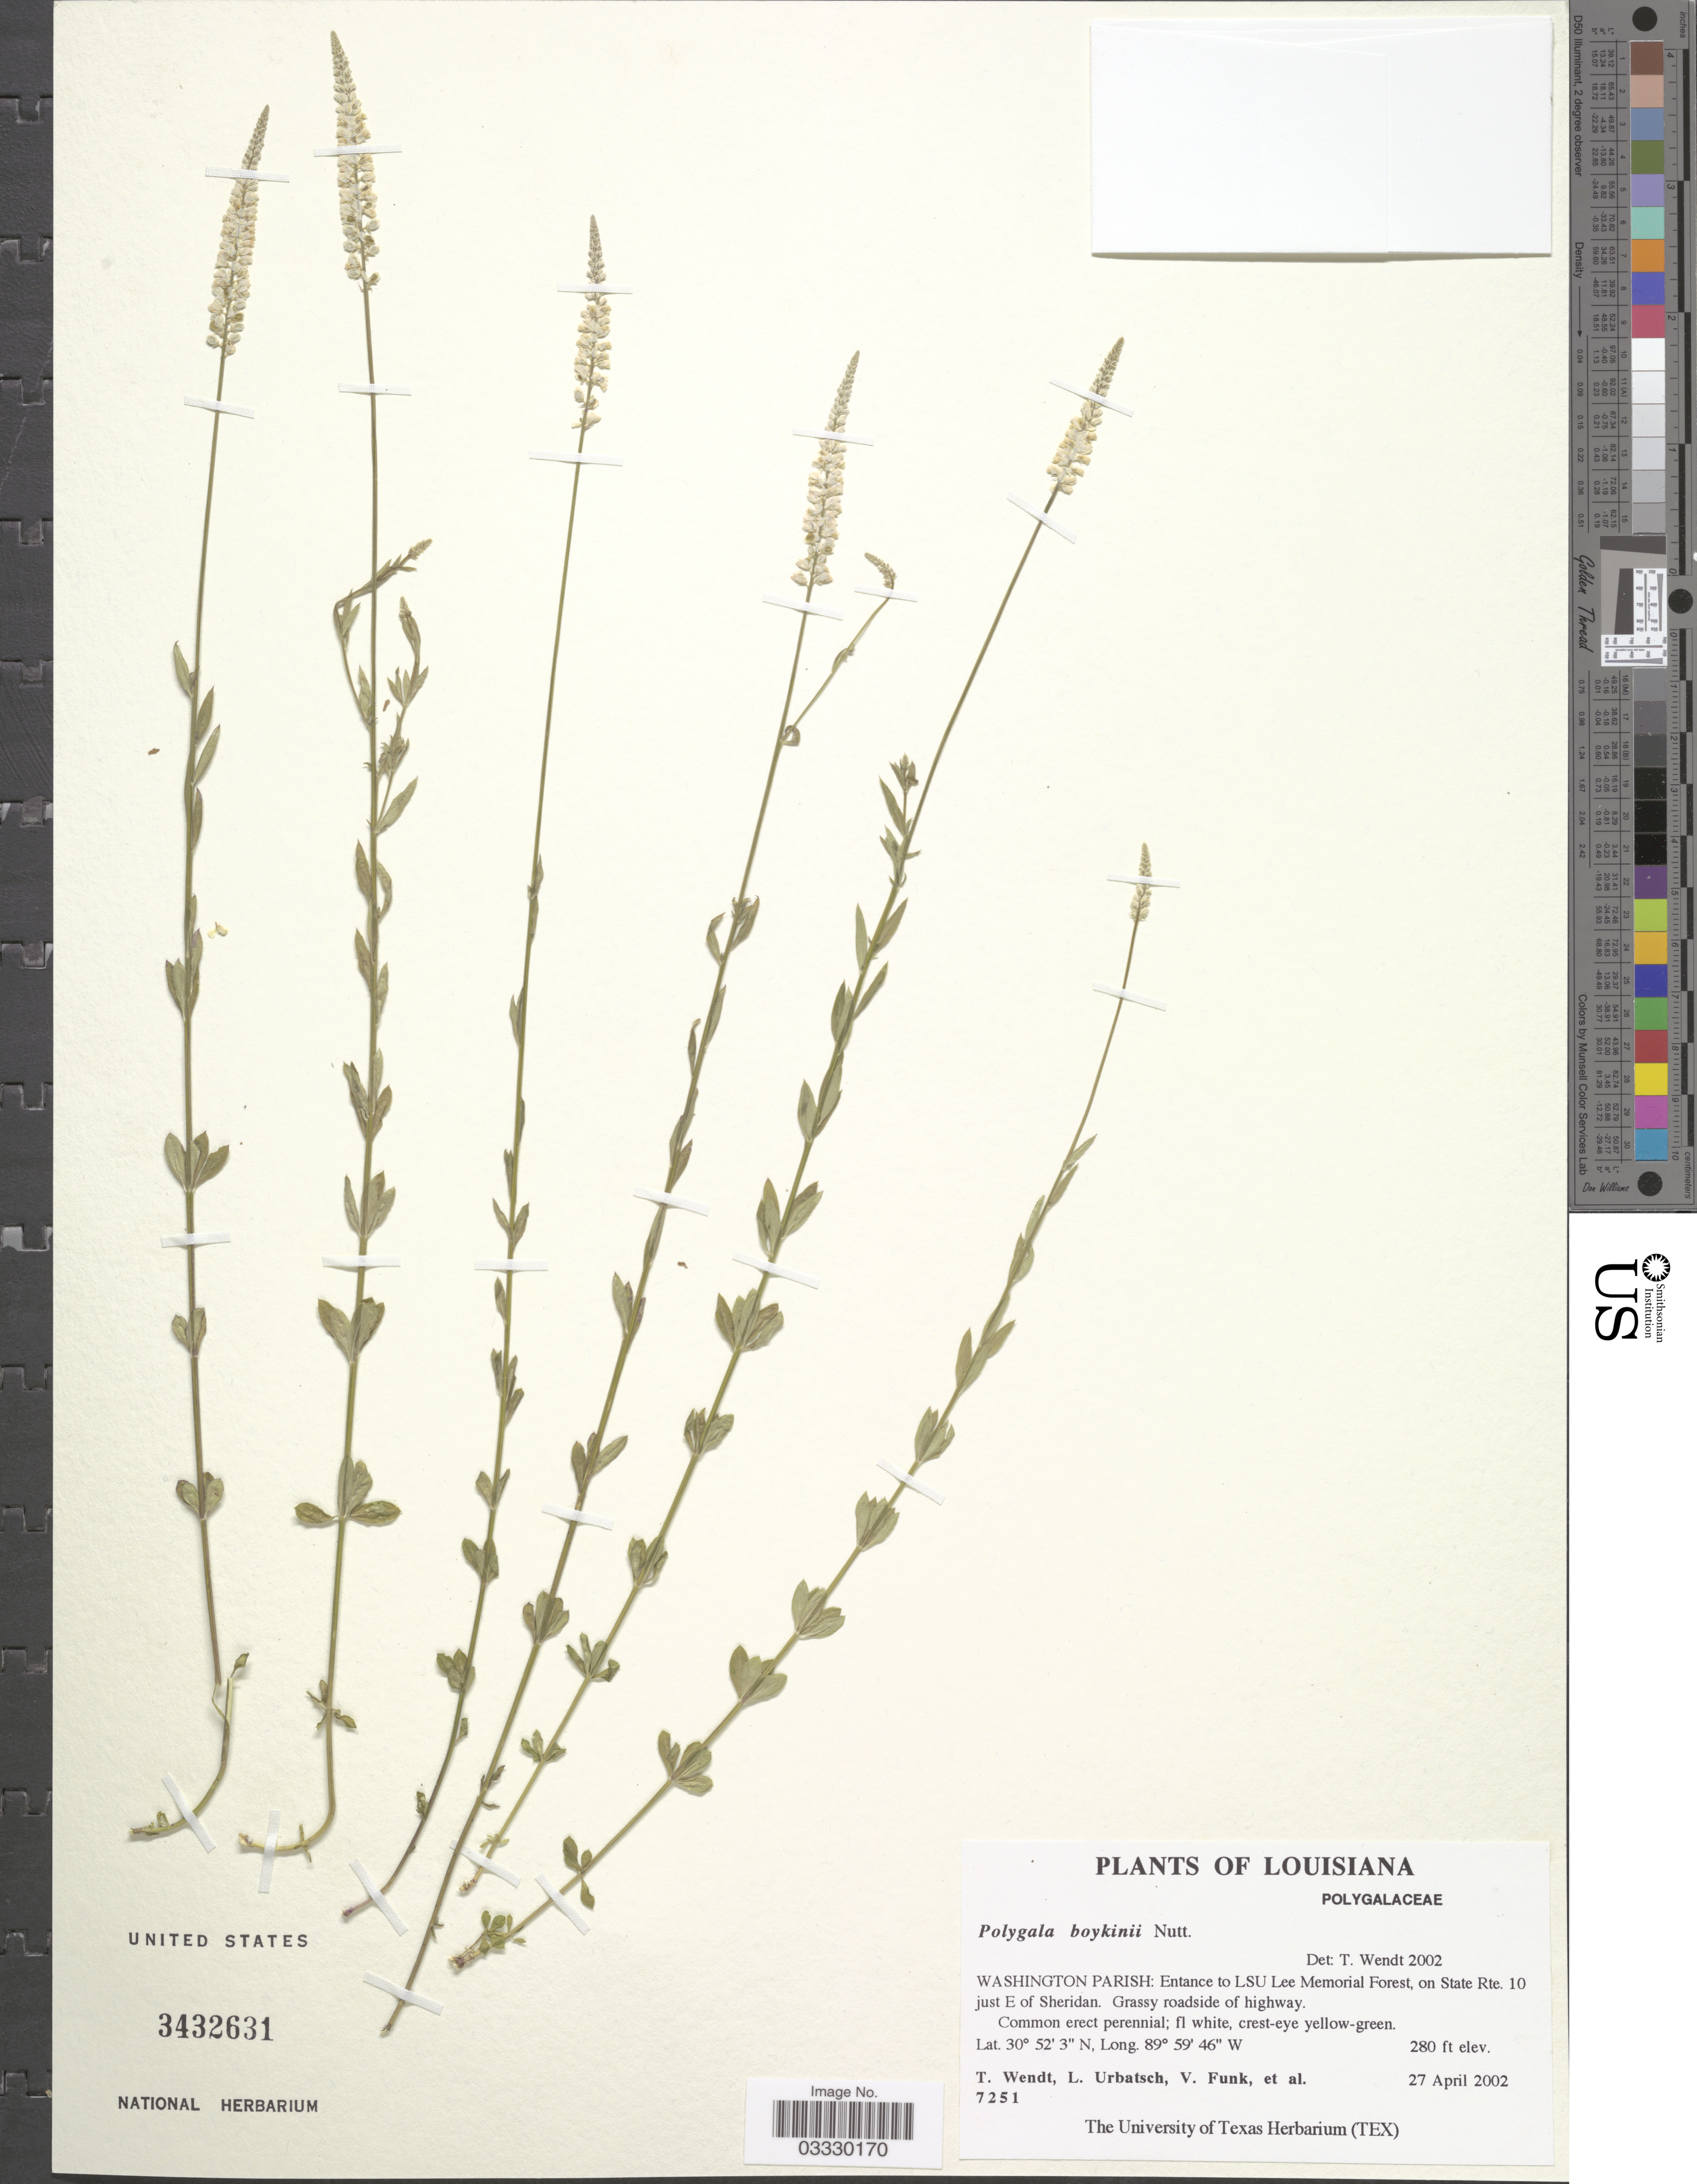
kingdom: Plantae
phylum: Tracheophyta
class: Magnoliopsida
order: Fabales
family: Polygalaceae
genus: Polygala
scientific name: Polygala boykinii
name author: Nutt.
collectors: T. L. Wendt, L. E. Urbatsch, V. Funk & et al.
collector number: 7251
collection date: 2002-04-27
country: United States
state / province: Louisiana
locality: Washington Parish: Entrance to LSU Lee Memorial Forest, on State Rte. 10 just E of Sheridan.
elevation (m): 85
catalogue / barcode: US 3432631